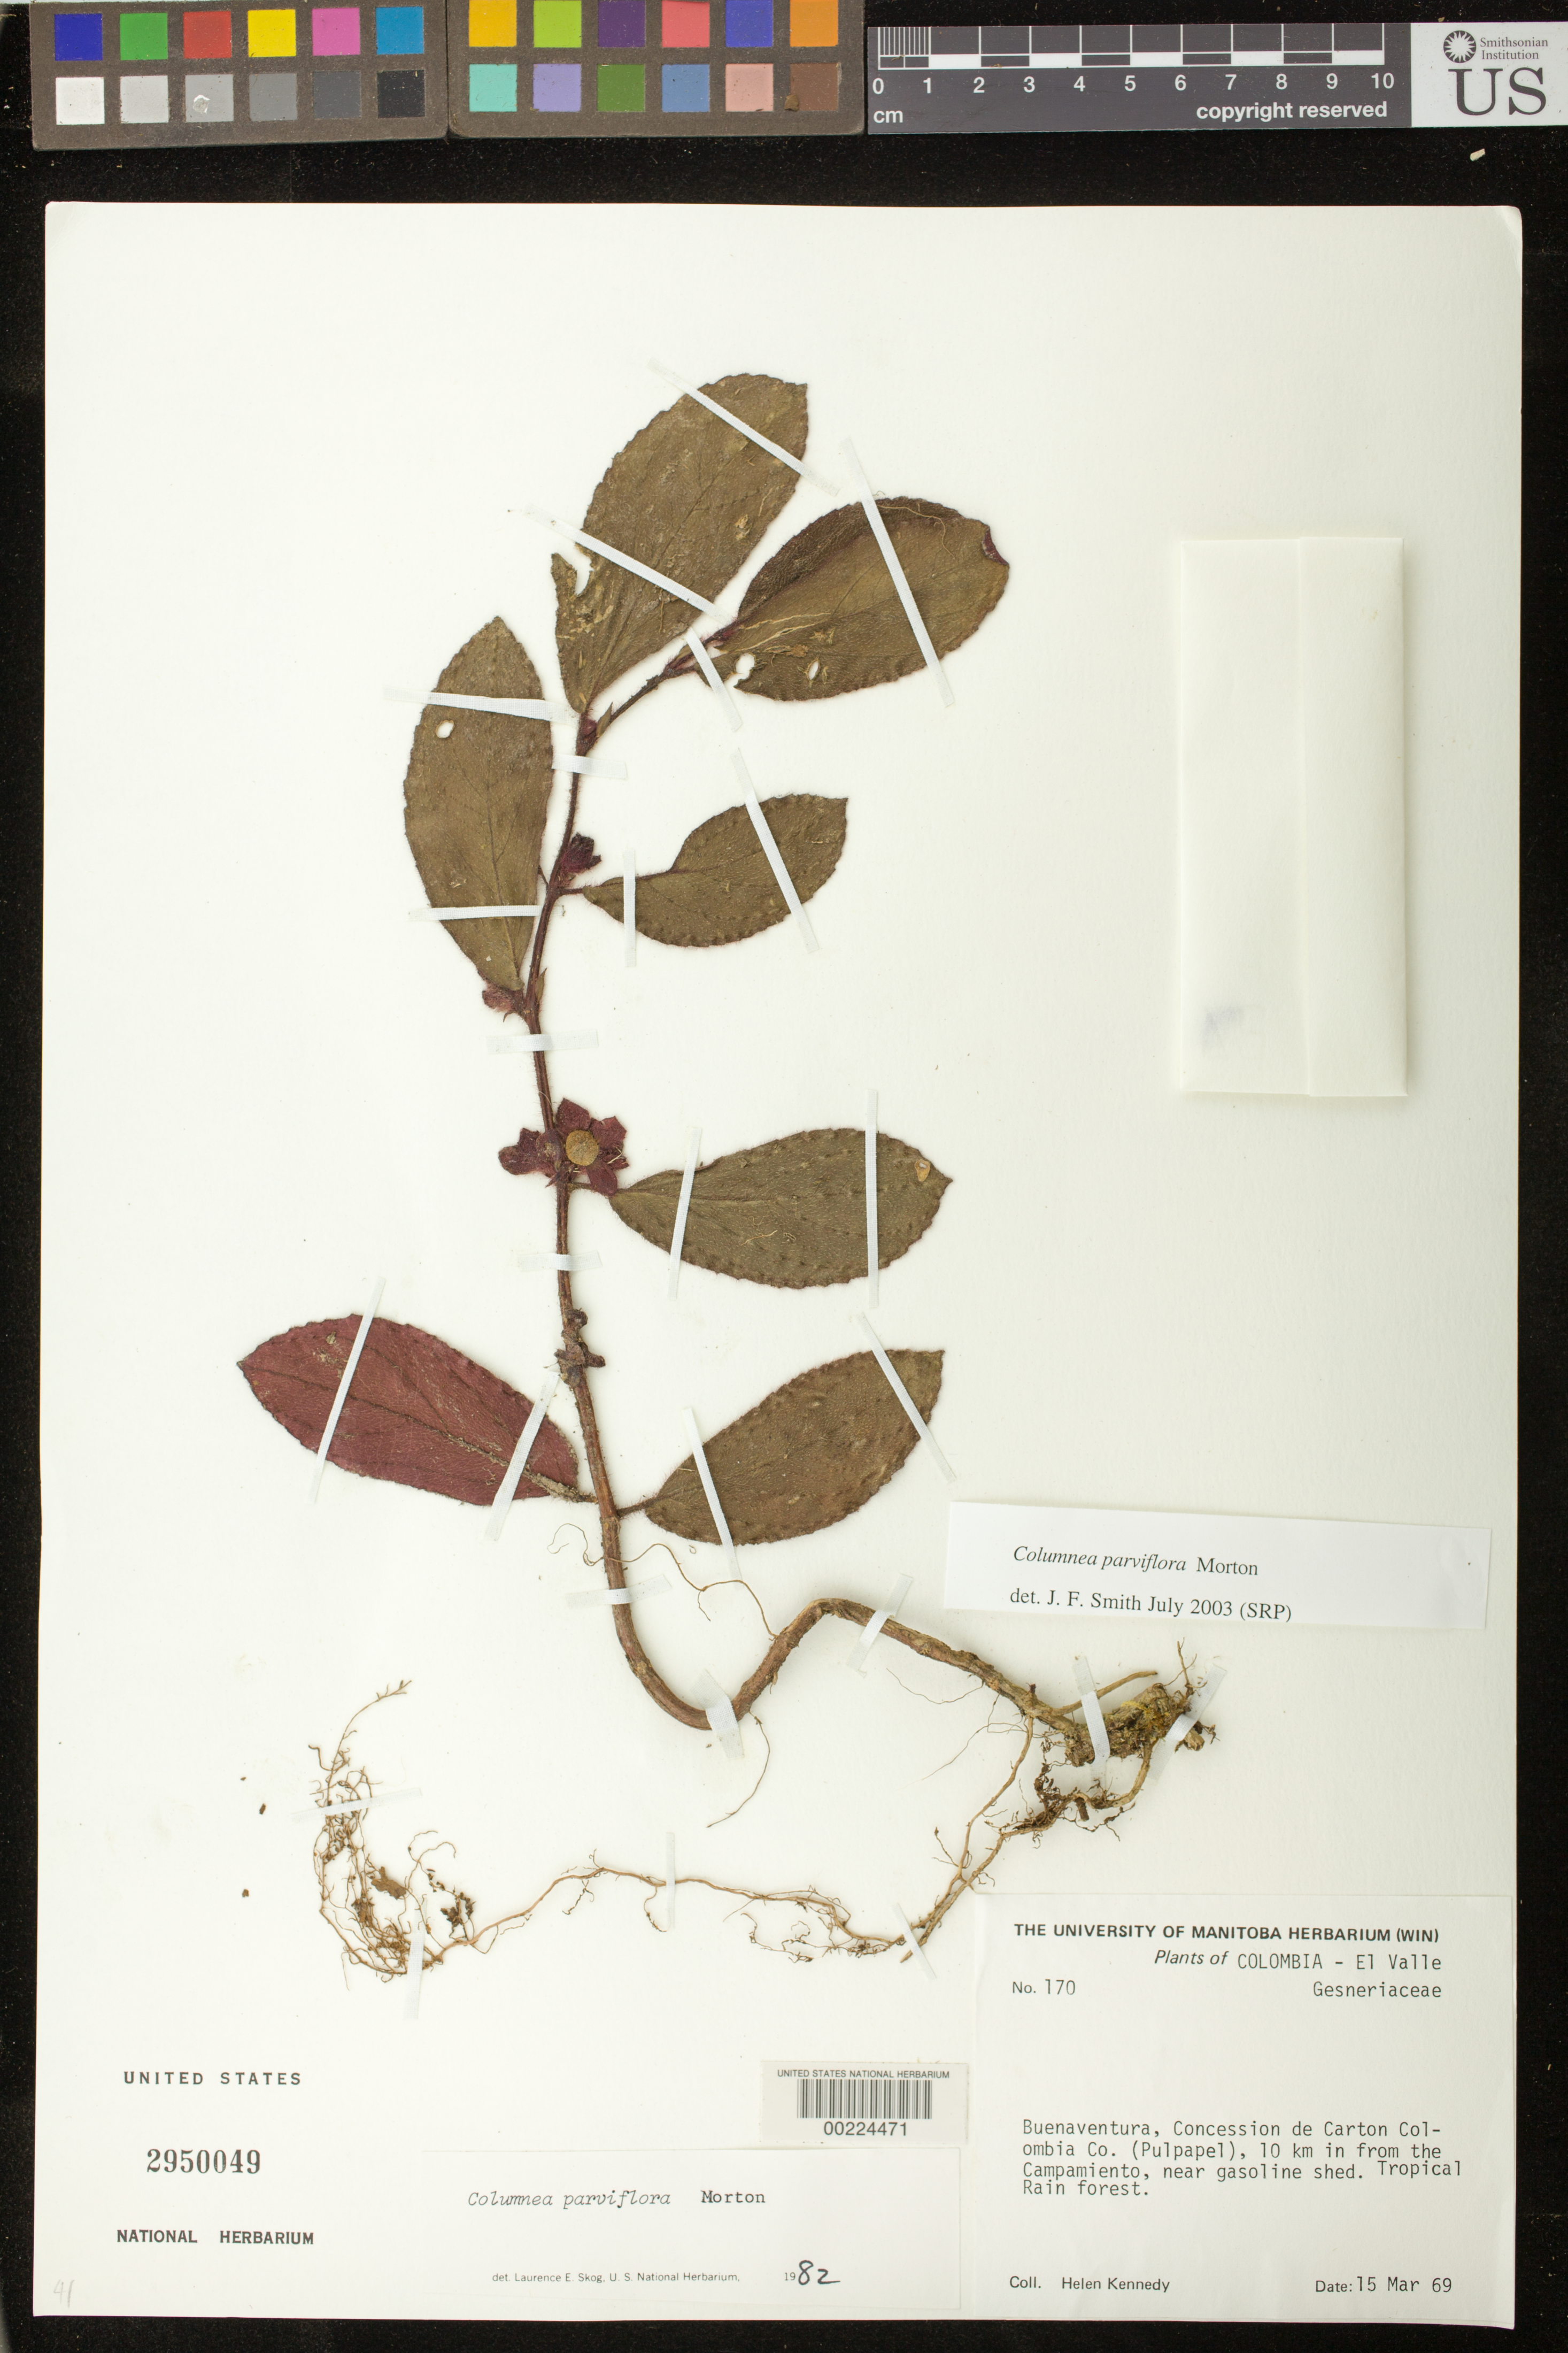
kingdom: Plantae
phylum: Tracheophyta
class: Magnoliopsida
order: Lamiales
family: Gesneriaceae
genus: Columnea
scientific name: Columnea herthae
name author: Mansf.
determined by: Clark, J. L.; Skog, Laurence E.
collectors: H. Kennedy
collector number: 170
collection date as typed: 15 Mar 1969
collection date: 1969-03-15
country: Colombia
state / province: Valle del Cauca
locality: Buenaventura, concession de carton Colombia Co. (Pulpapel), 10 km in from the Campamiento, near gasoline shed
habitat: Tropical rain forest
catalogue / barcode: US 2950049